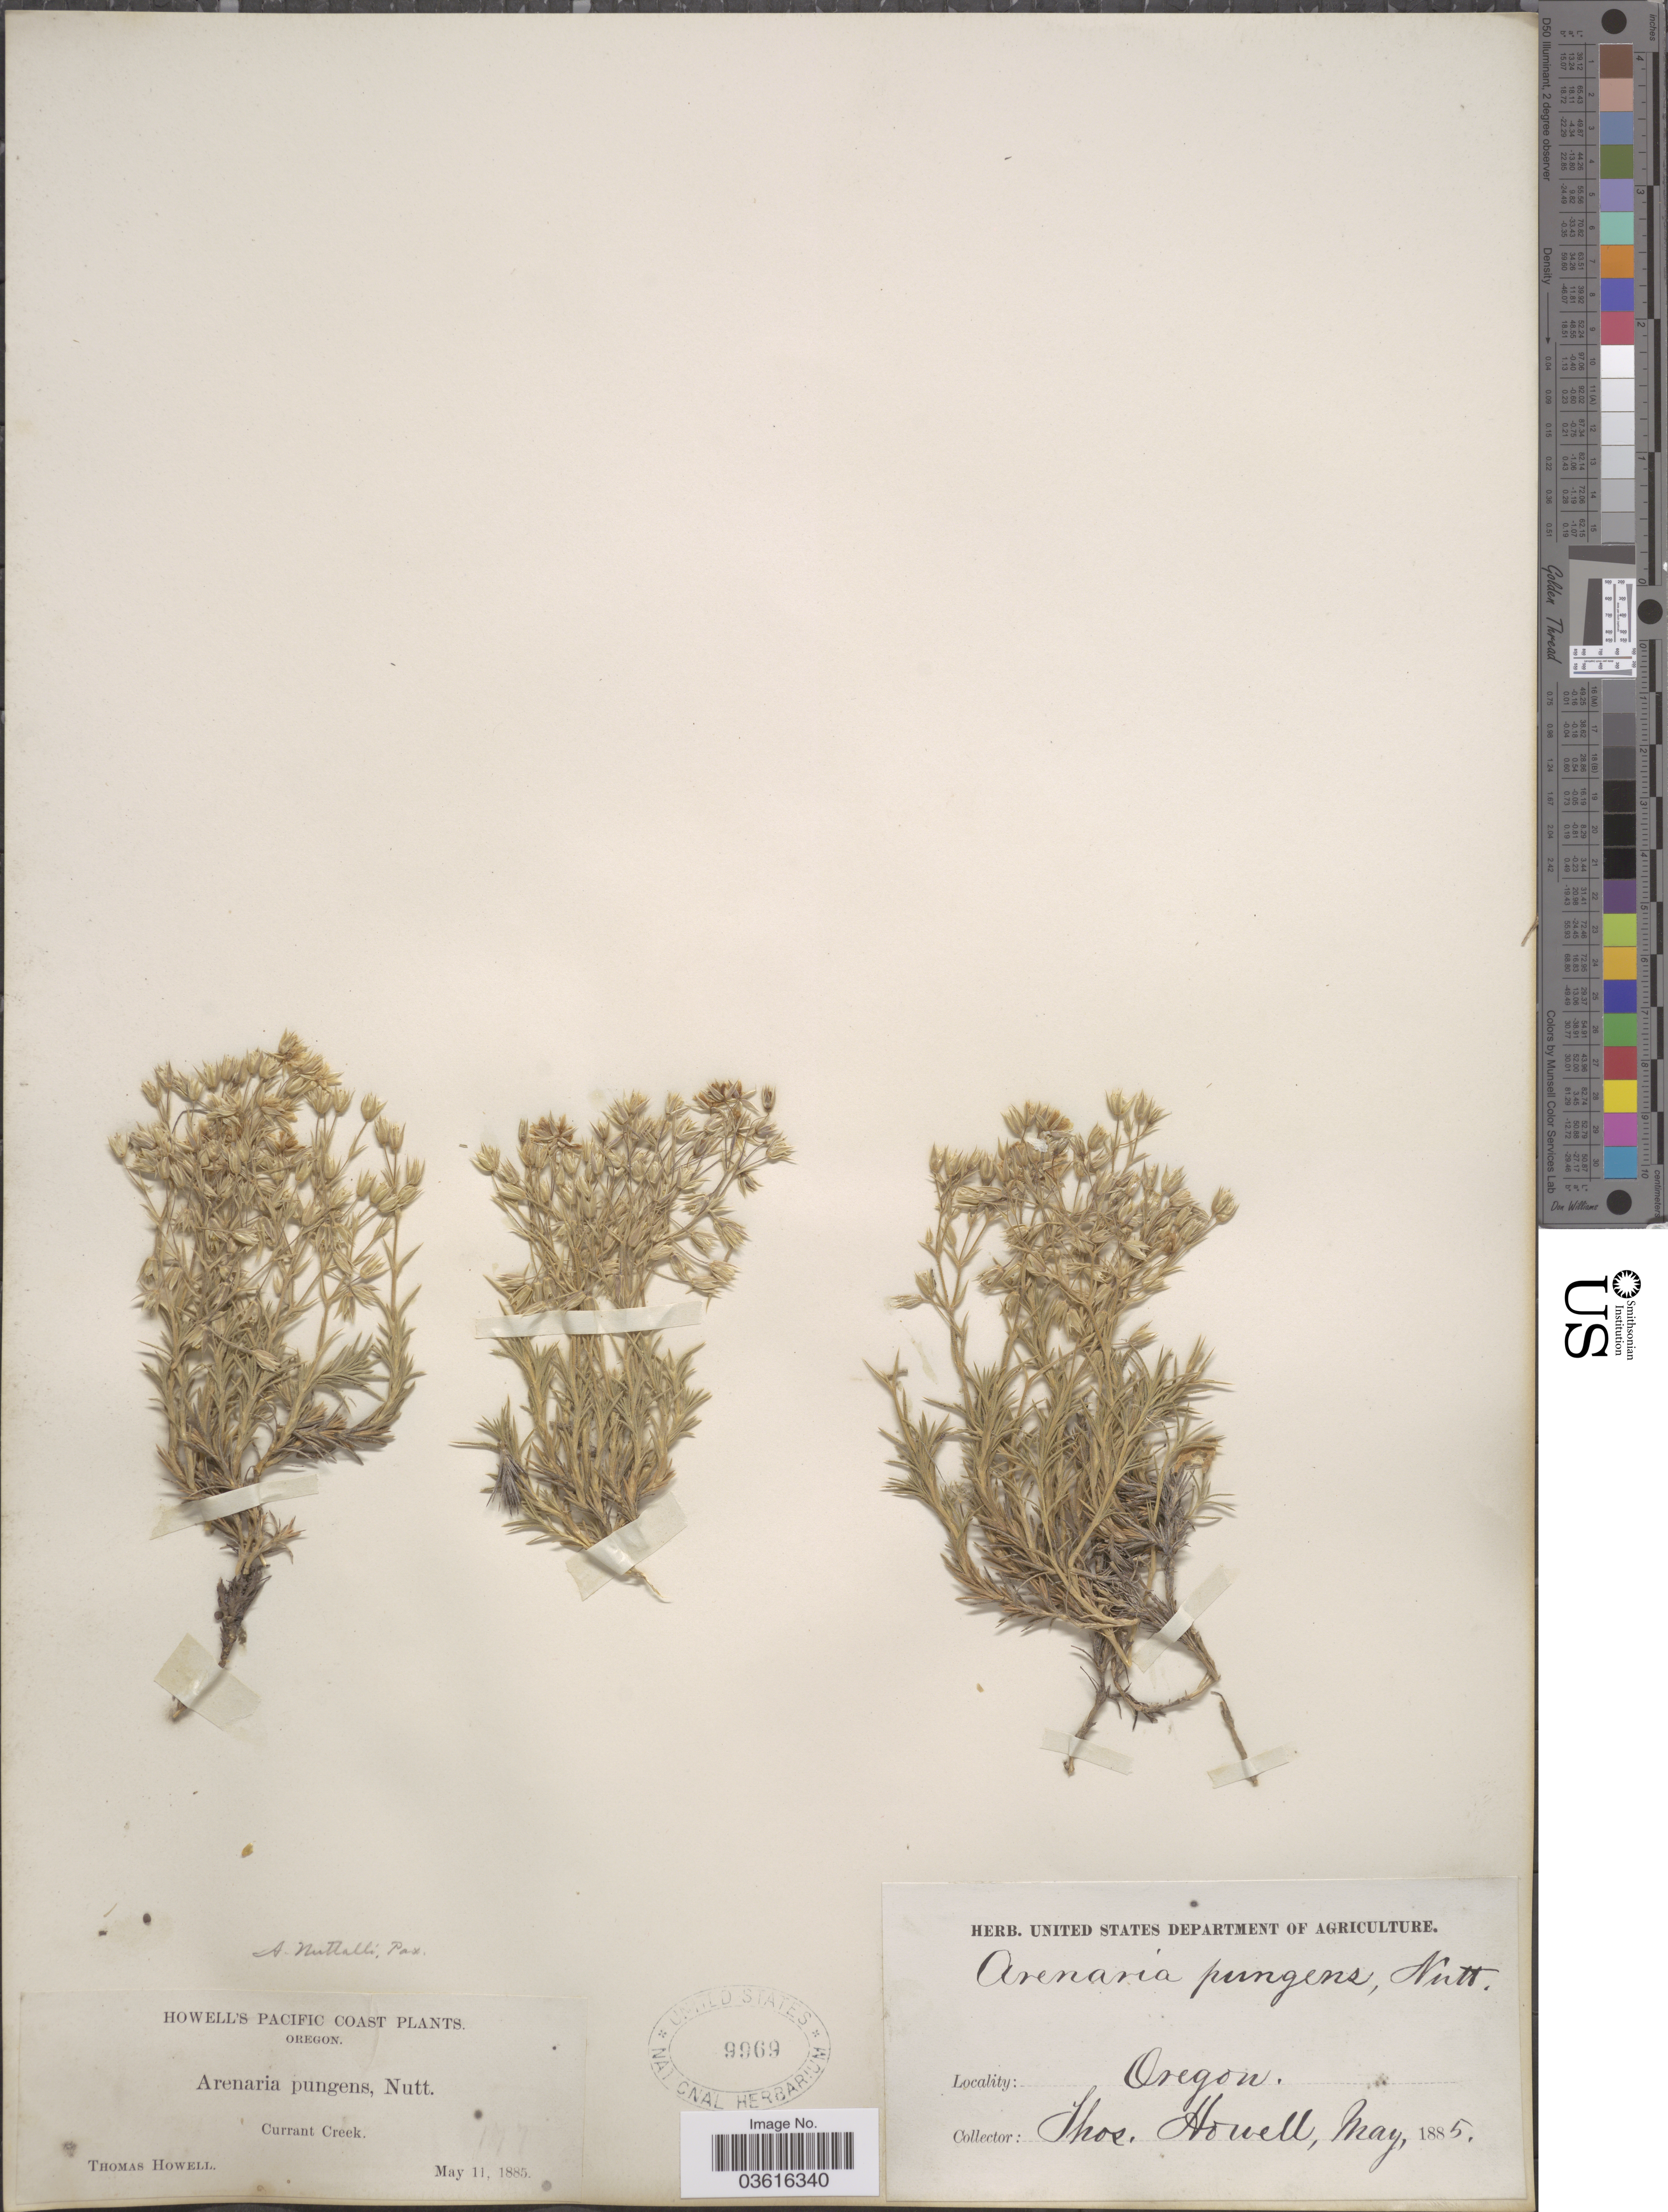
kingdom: Plantae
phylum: Tracheophyta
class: Magnoliopsida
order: Caryophyllales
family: Caryophyllaceae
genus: Minuartia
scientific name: Minuartia nuttallii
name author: (Pax) Briq.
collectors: T. Howell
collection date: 1885-05-11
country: United States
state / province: Oregon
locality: Pacific Coast. Currant Creek.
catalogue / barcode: US 9969